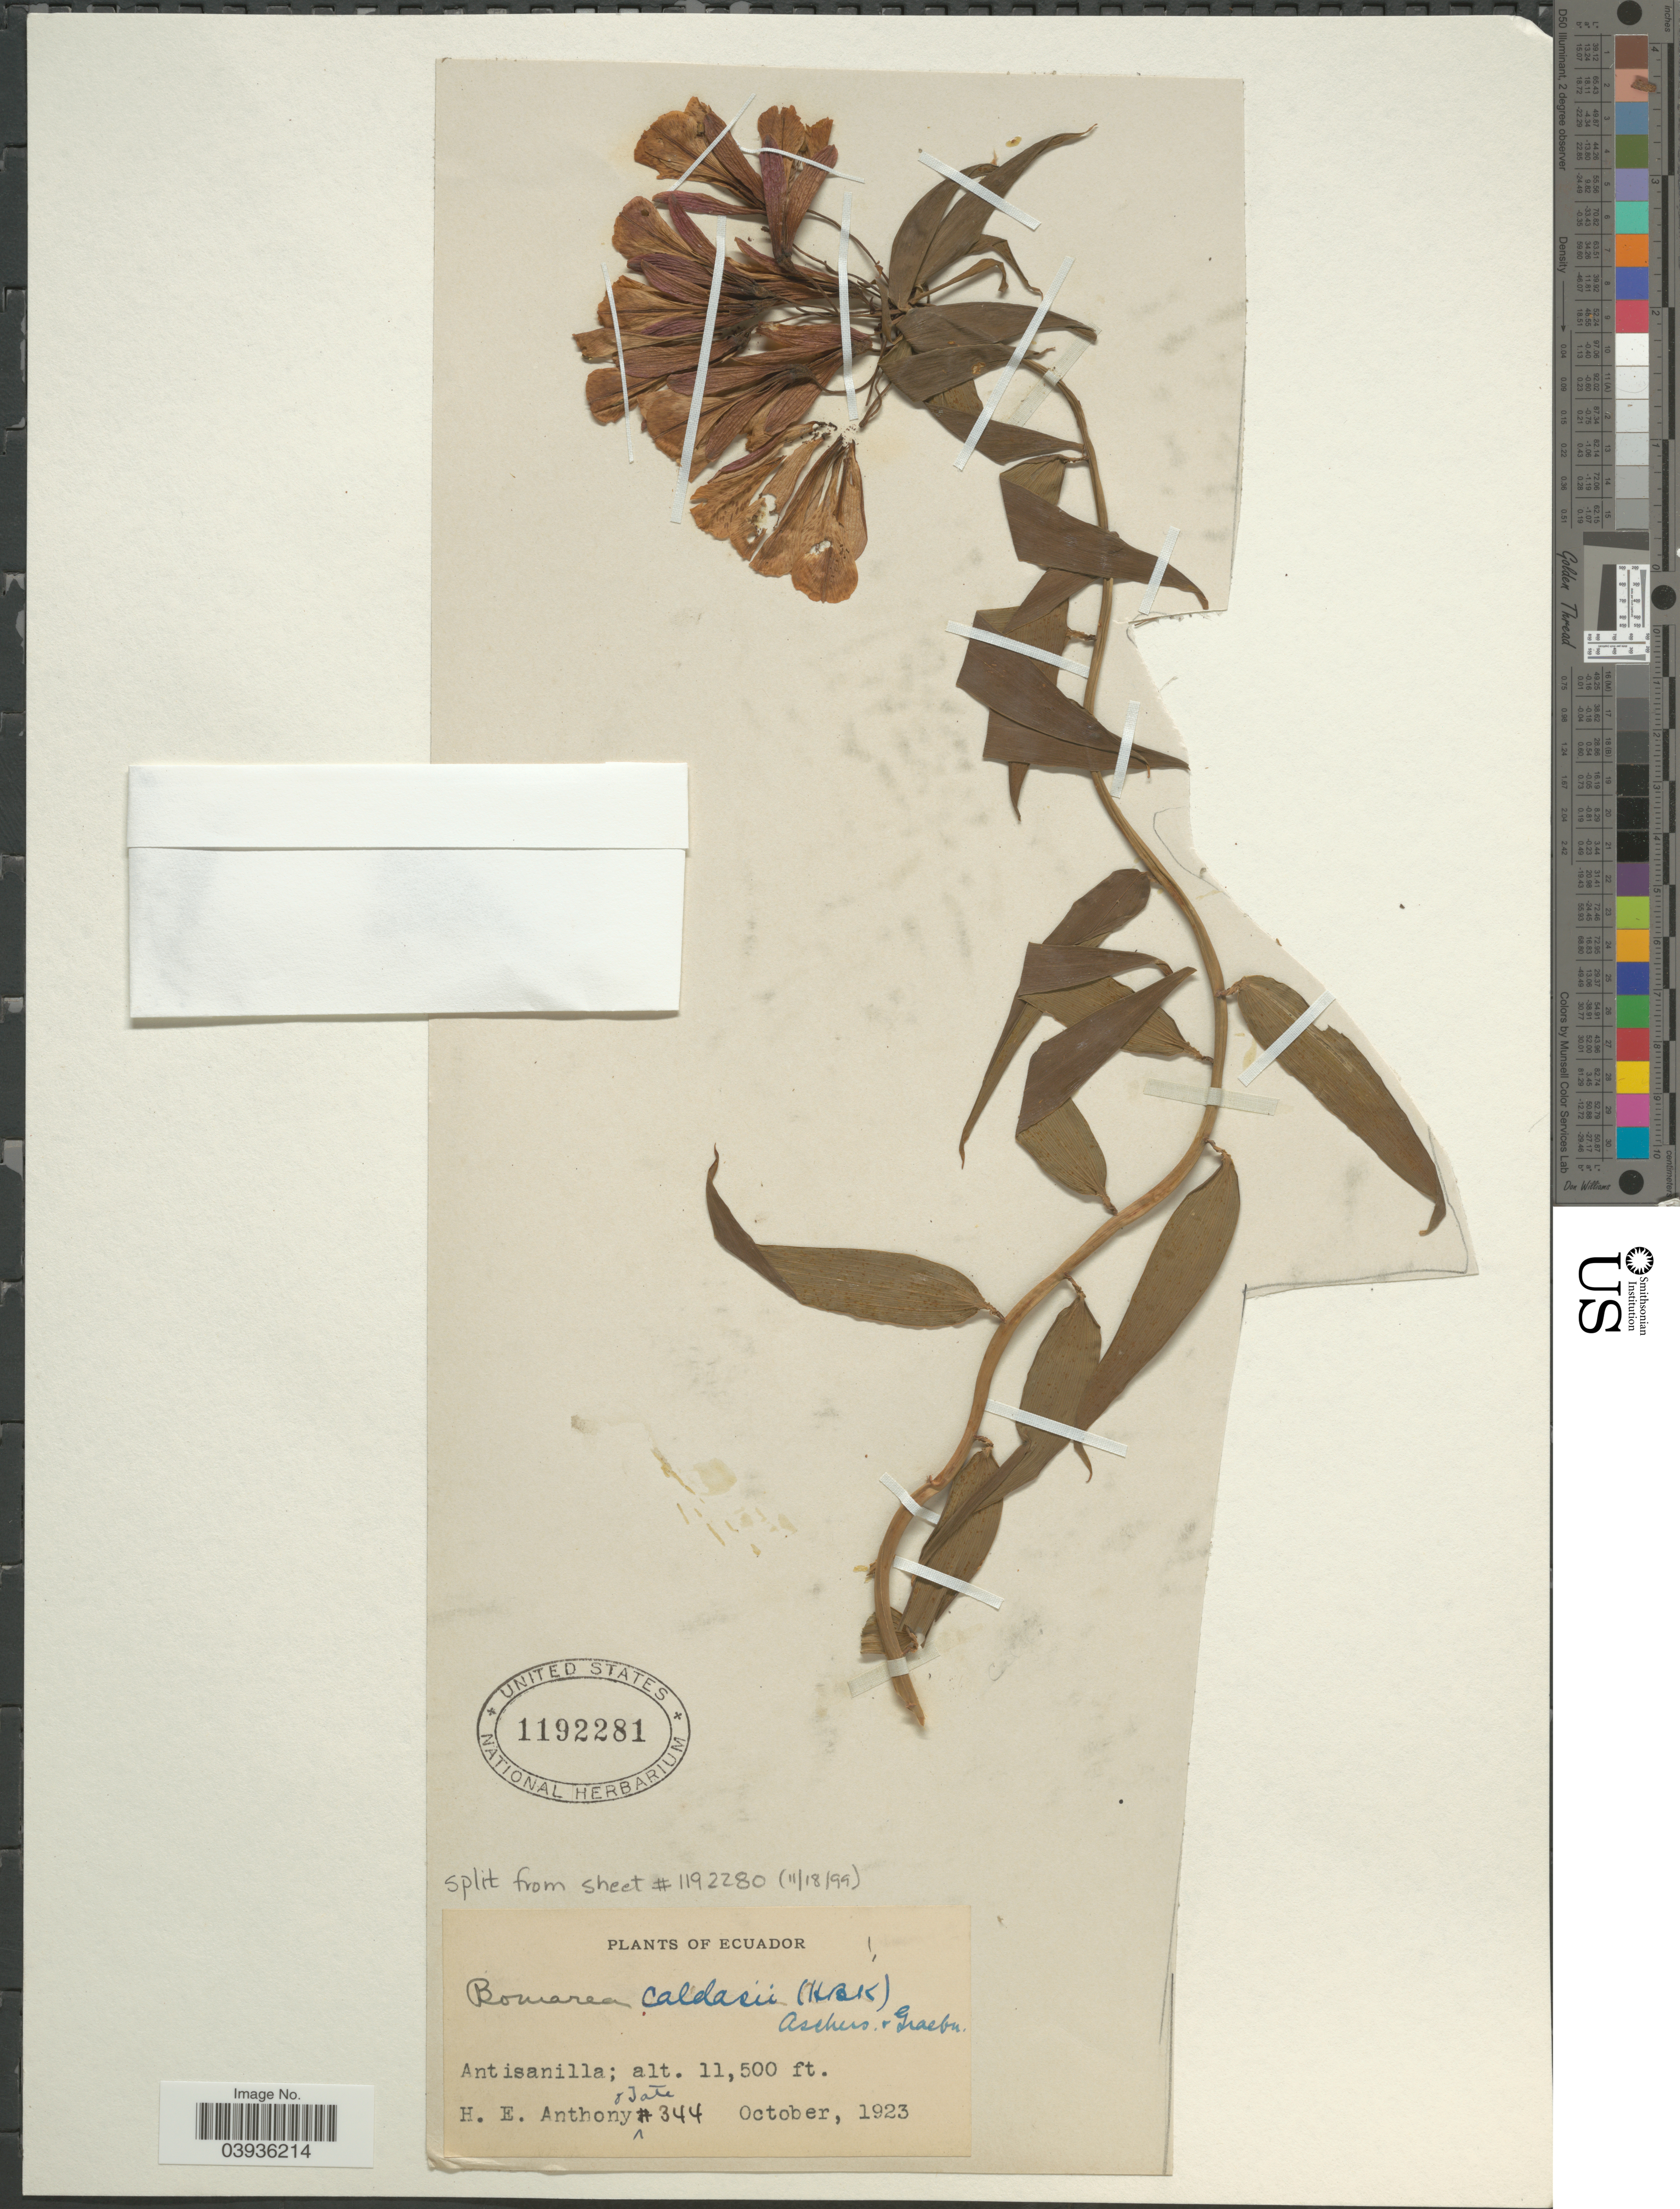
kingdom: Plantae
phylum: Tracheophyta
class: Liliopsida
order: Liliales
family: Alstroemeriaceae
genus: Bomarea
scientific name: Bomarea caldasii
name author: (Kunth) Asch. & Graebener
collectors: H. E. Anthony & Tate, --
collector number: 344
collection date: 1923-10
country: Ecuador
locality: Antisanilla.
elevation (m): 3505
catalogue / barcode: US 1192281